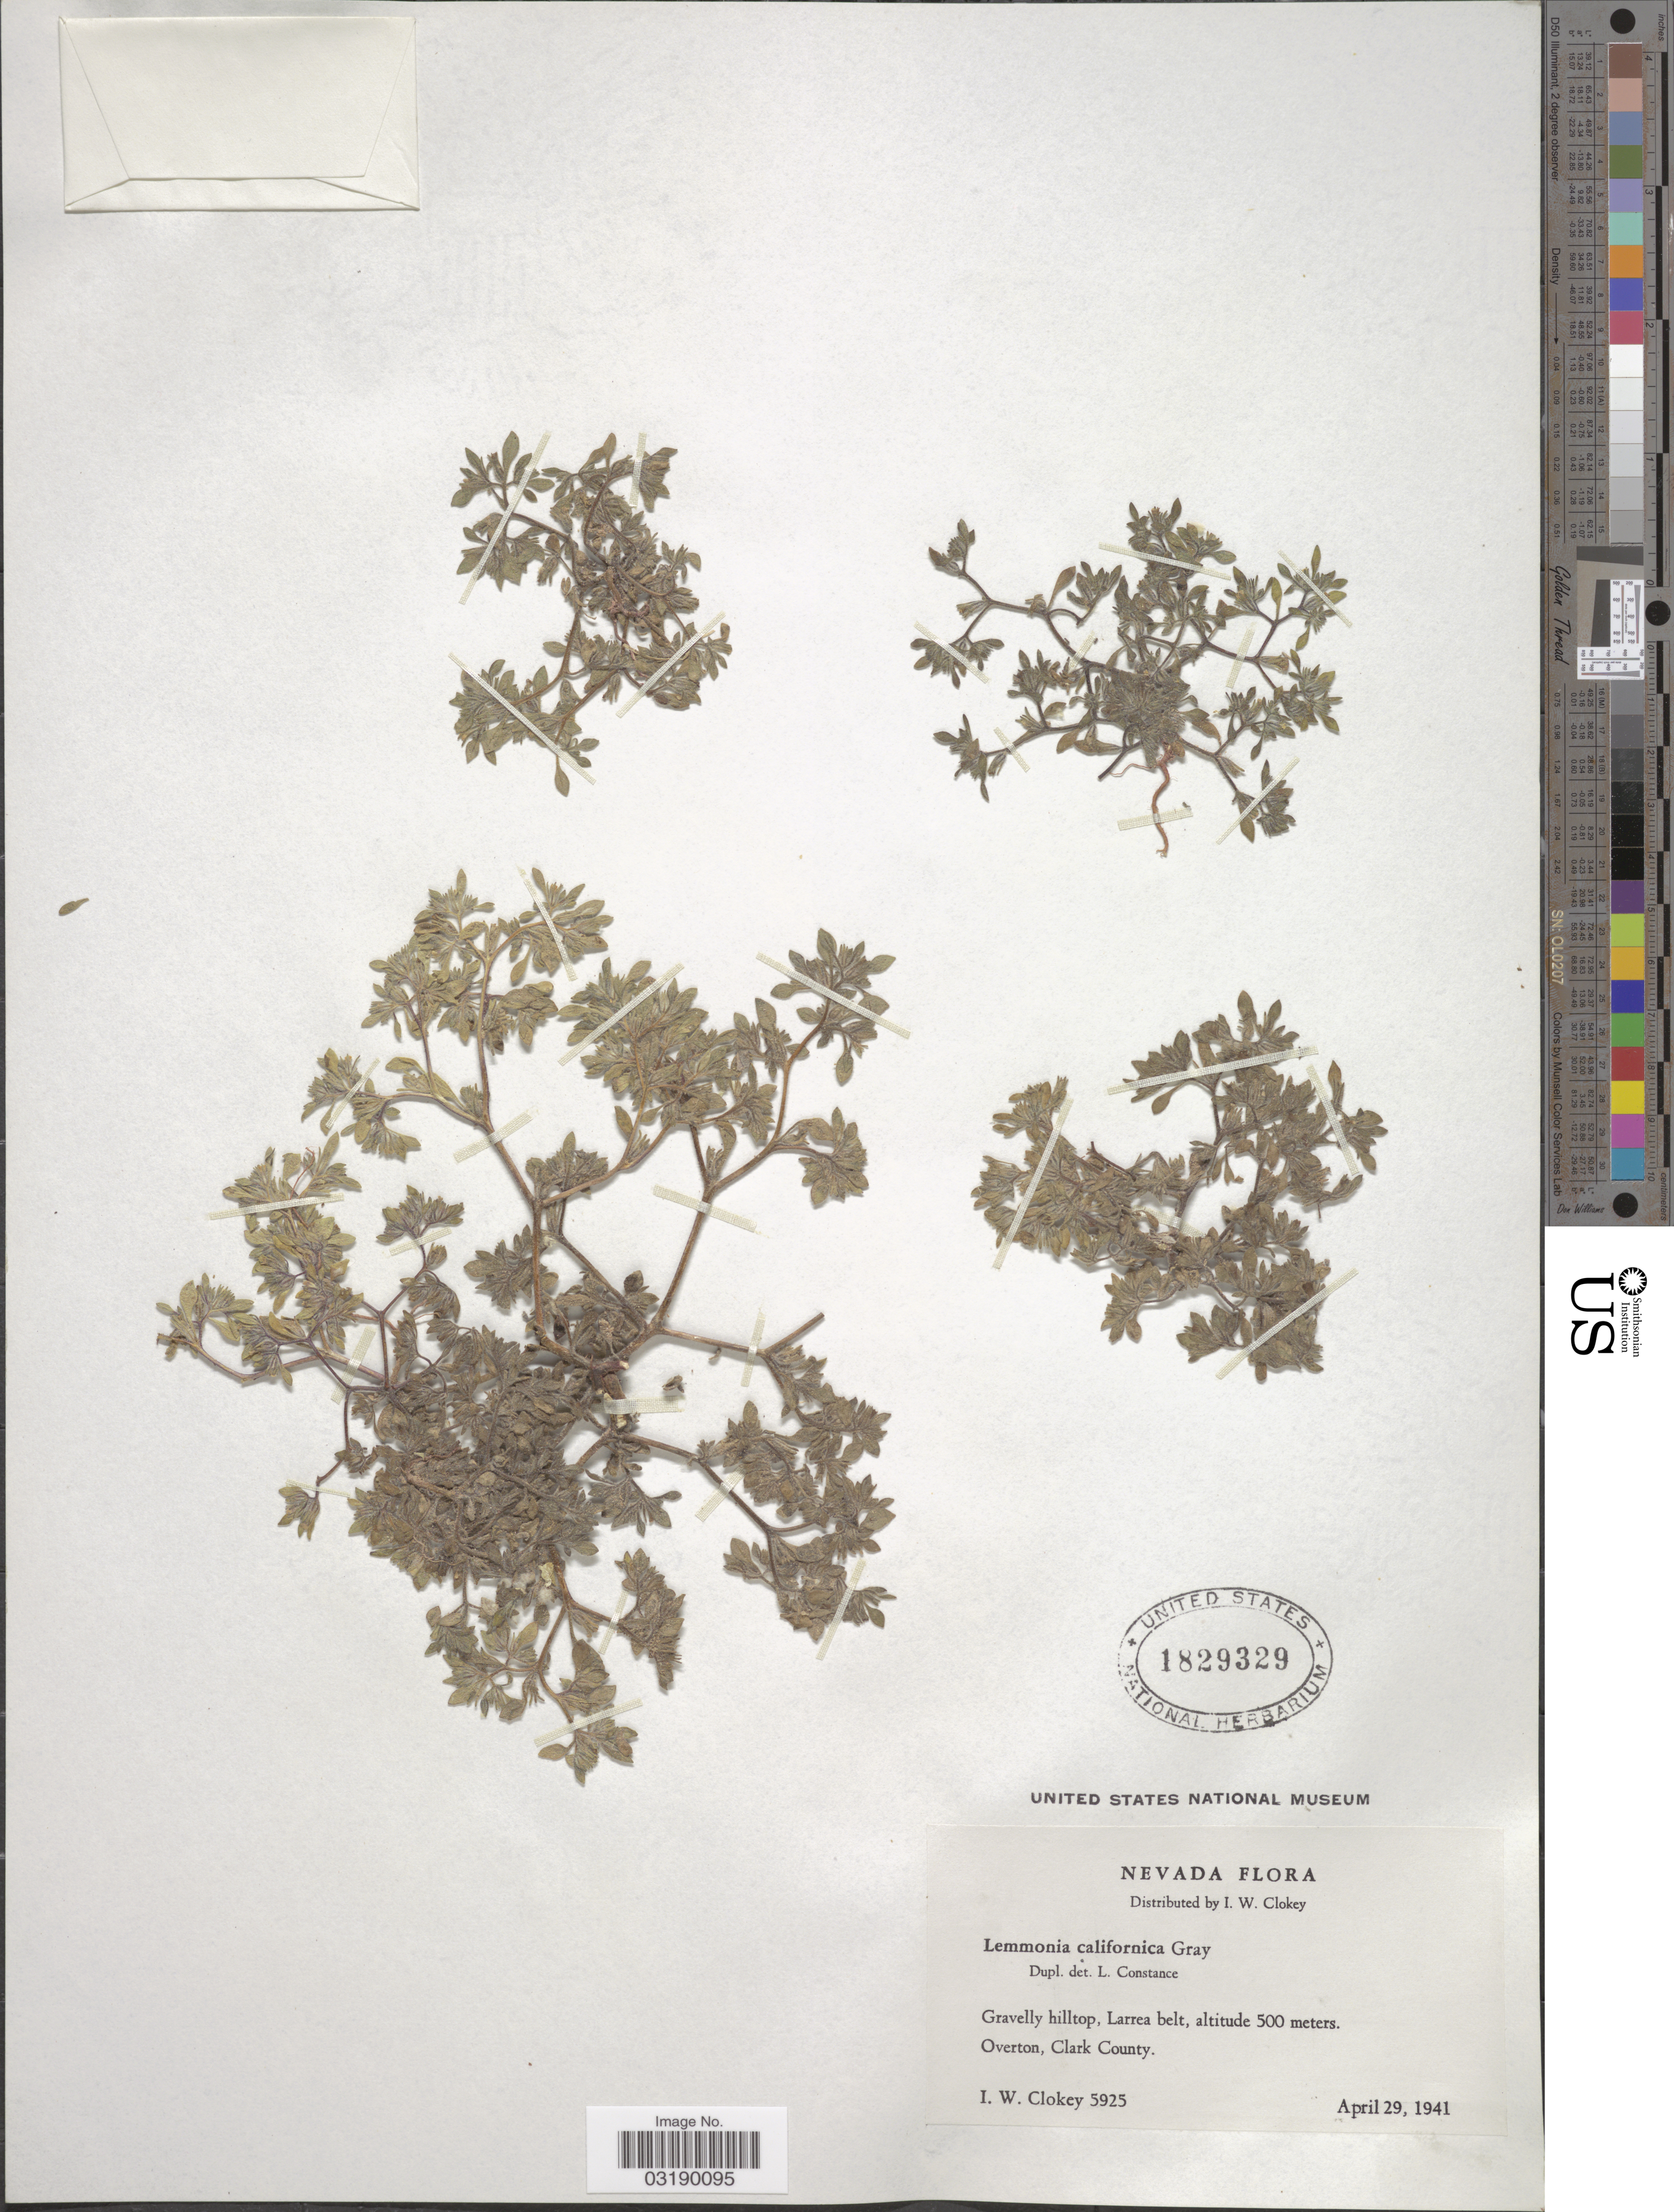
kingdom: Plantae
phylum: Tracheophyta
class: Magnoliopsida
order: Boraginales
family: Namaceae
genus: Nama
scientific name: Nama californica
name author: (A. Gray) J.D. Bacon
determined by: Strong, Mark T., (BOT), Smithsonian Institution - National Museum of Natural History (UNITED STATES)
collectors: I. W. Clokey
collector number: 5925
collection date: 1941-04-29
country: United States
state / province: Nevada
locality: Overton, Clark County.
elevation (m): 500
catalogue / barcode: US 1829329